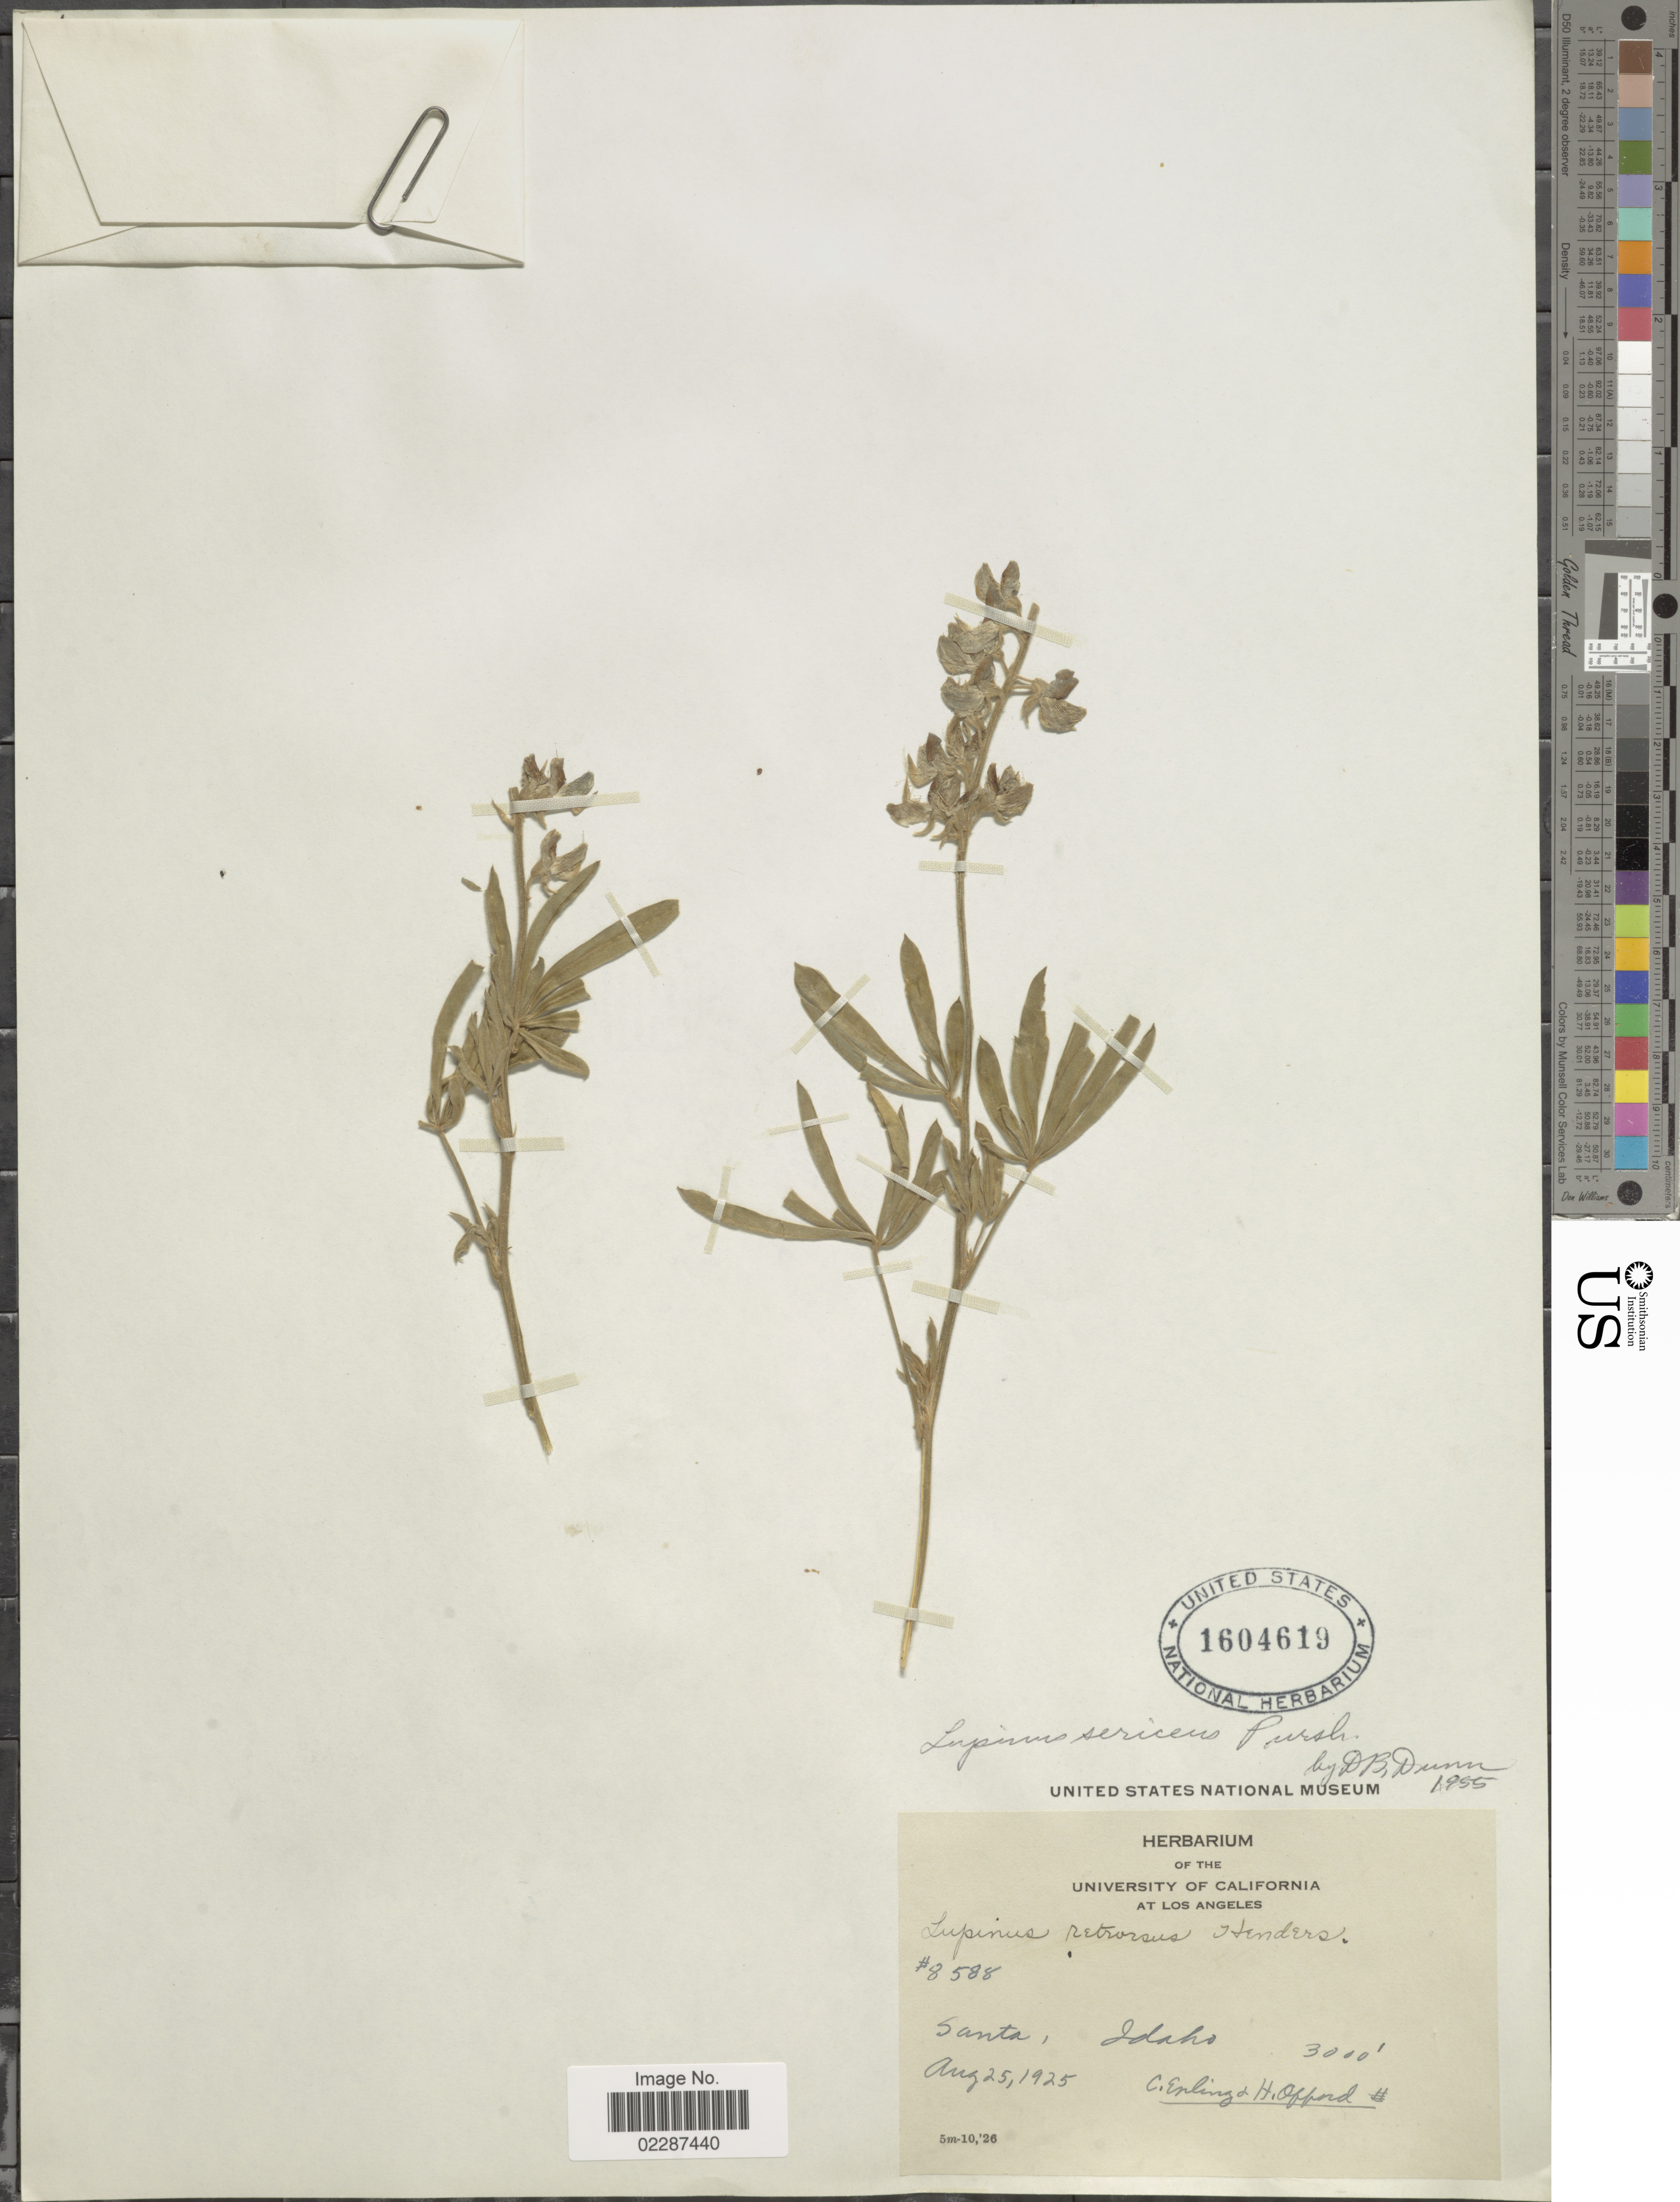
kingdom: Plantae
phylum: Tracheophyta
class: Magnoliopsida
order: Fabales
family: Fabaceae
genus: Lupinus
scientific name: Lupinus sericeus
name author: Pursh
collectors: C. C. Epling & H. Offord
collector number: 8588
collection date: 1925-08-25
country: United States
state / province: Idaho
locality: Santa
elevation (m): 914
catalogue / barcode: US 1604619